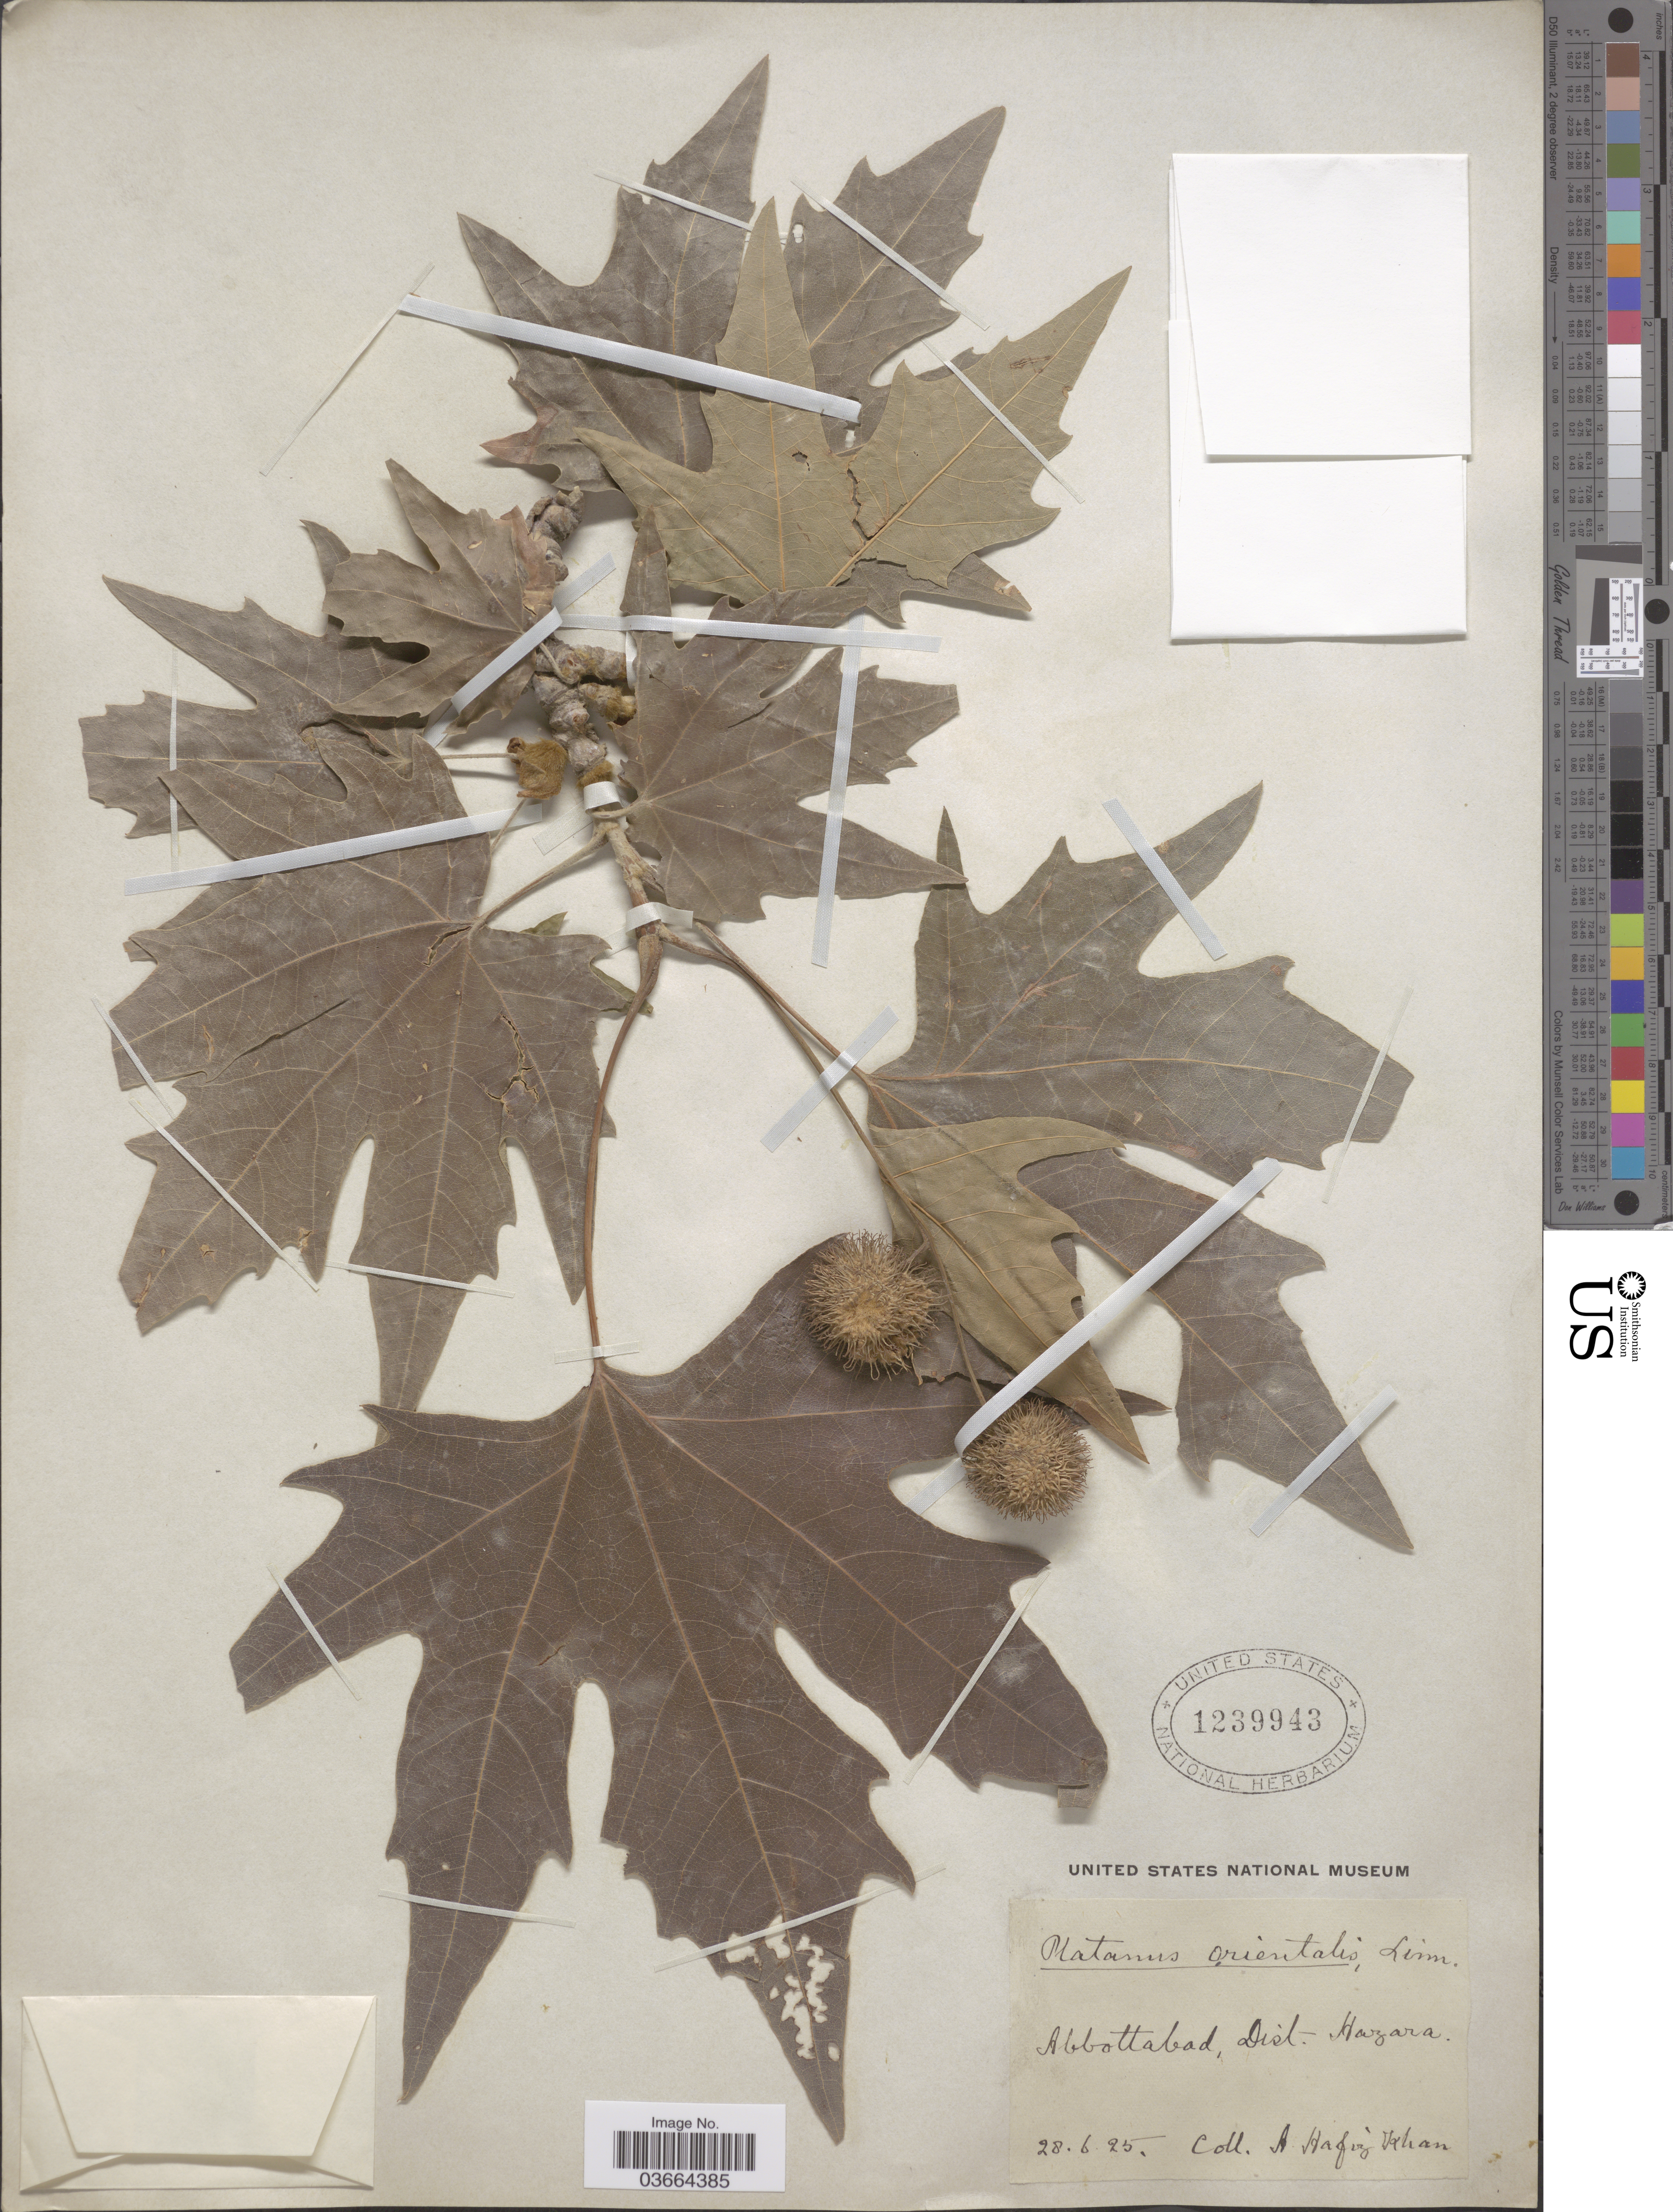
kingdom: Plantae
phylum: Tracheophyta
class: Magnoliopsida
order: Proteales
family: Platanaceae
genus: Platanus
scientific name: Platanus orientalis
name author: L.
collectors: A. Hafizkhan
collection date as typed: Transcribed d/m/y: 28/6/25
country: Pakistan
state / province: Khyber Pakhtunkhwa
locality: Abbottabad, Dist. Hazara.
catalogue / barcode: US 1239943